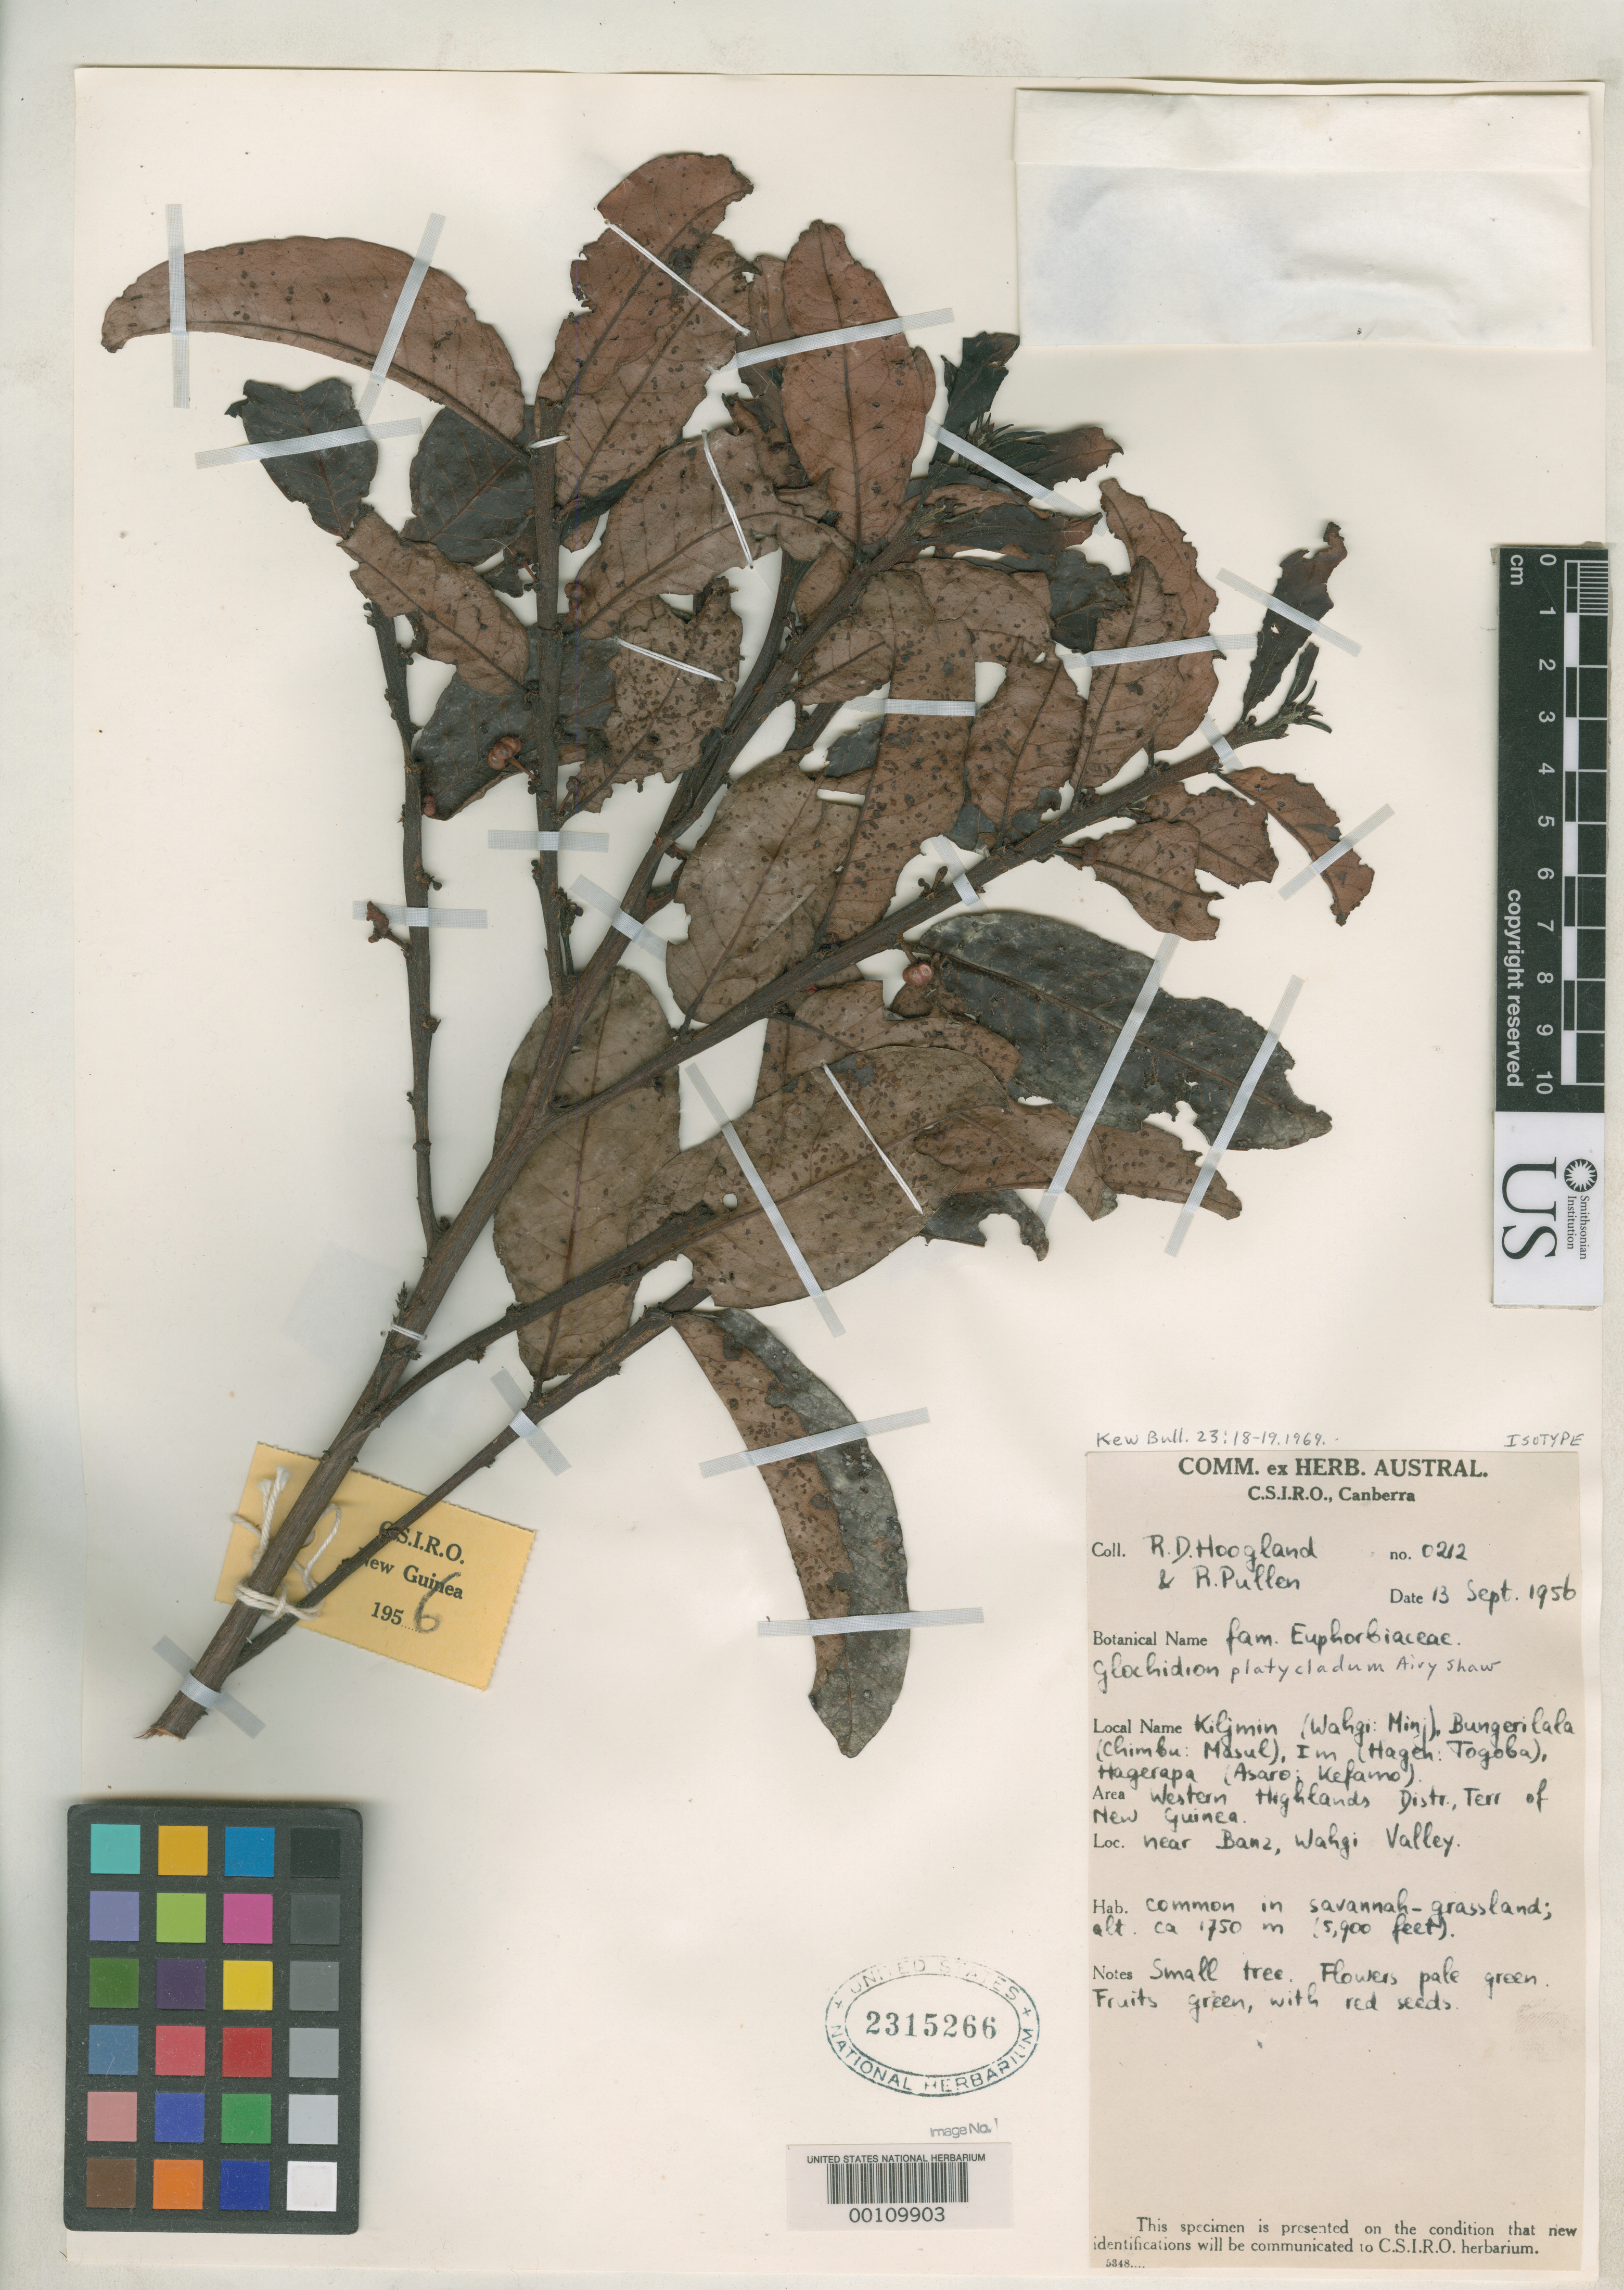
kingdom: Plantae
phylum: Tracheophyta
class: Magnoliopsida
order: Malpighiales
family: Phyllanthaceae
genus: Glochidion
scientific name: Glochidion platycladum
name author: Airy Shaw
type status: Isotype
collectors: R. D. Hoogland & R. Pullen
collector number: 0212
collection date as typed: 13 Sep 1956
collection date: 1956-09-13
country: Papua New Guinea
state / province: Enga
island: New Guinea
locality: Near Banz, Waghi Valley.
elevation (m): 1750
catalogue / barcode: US 2315266